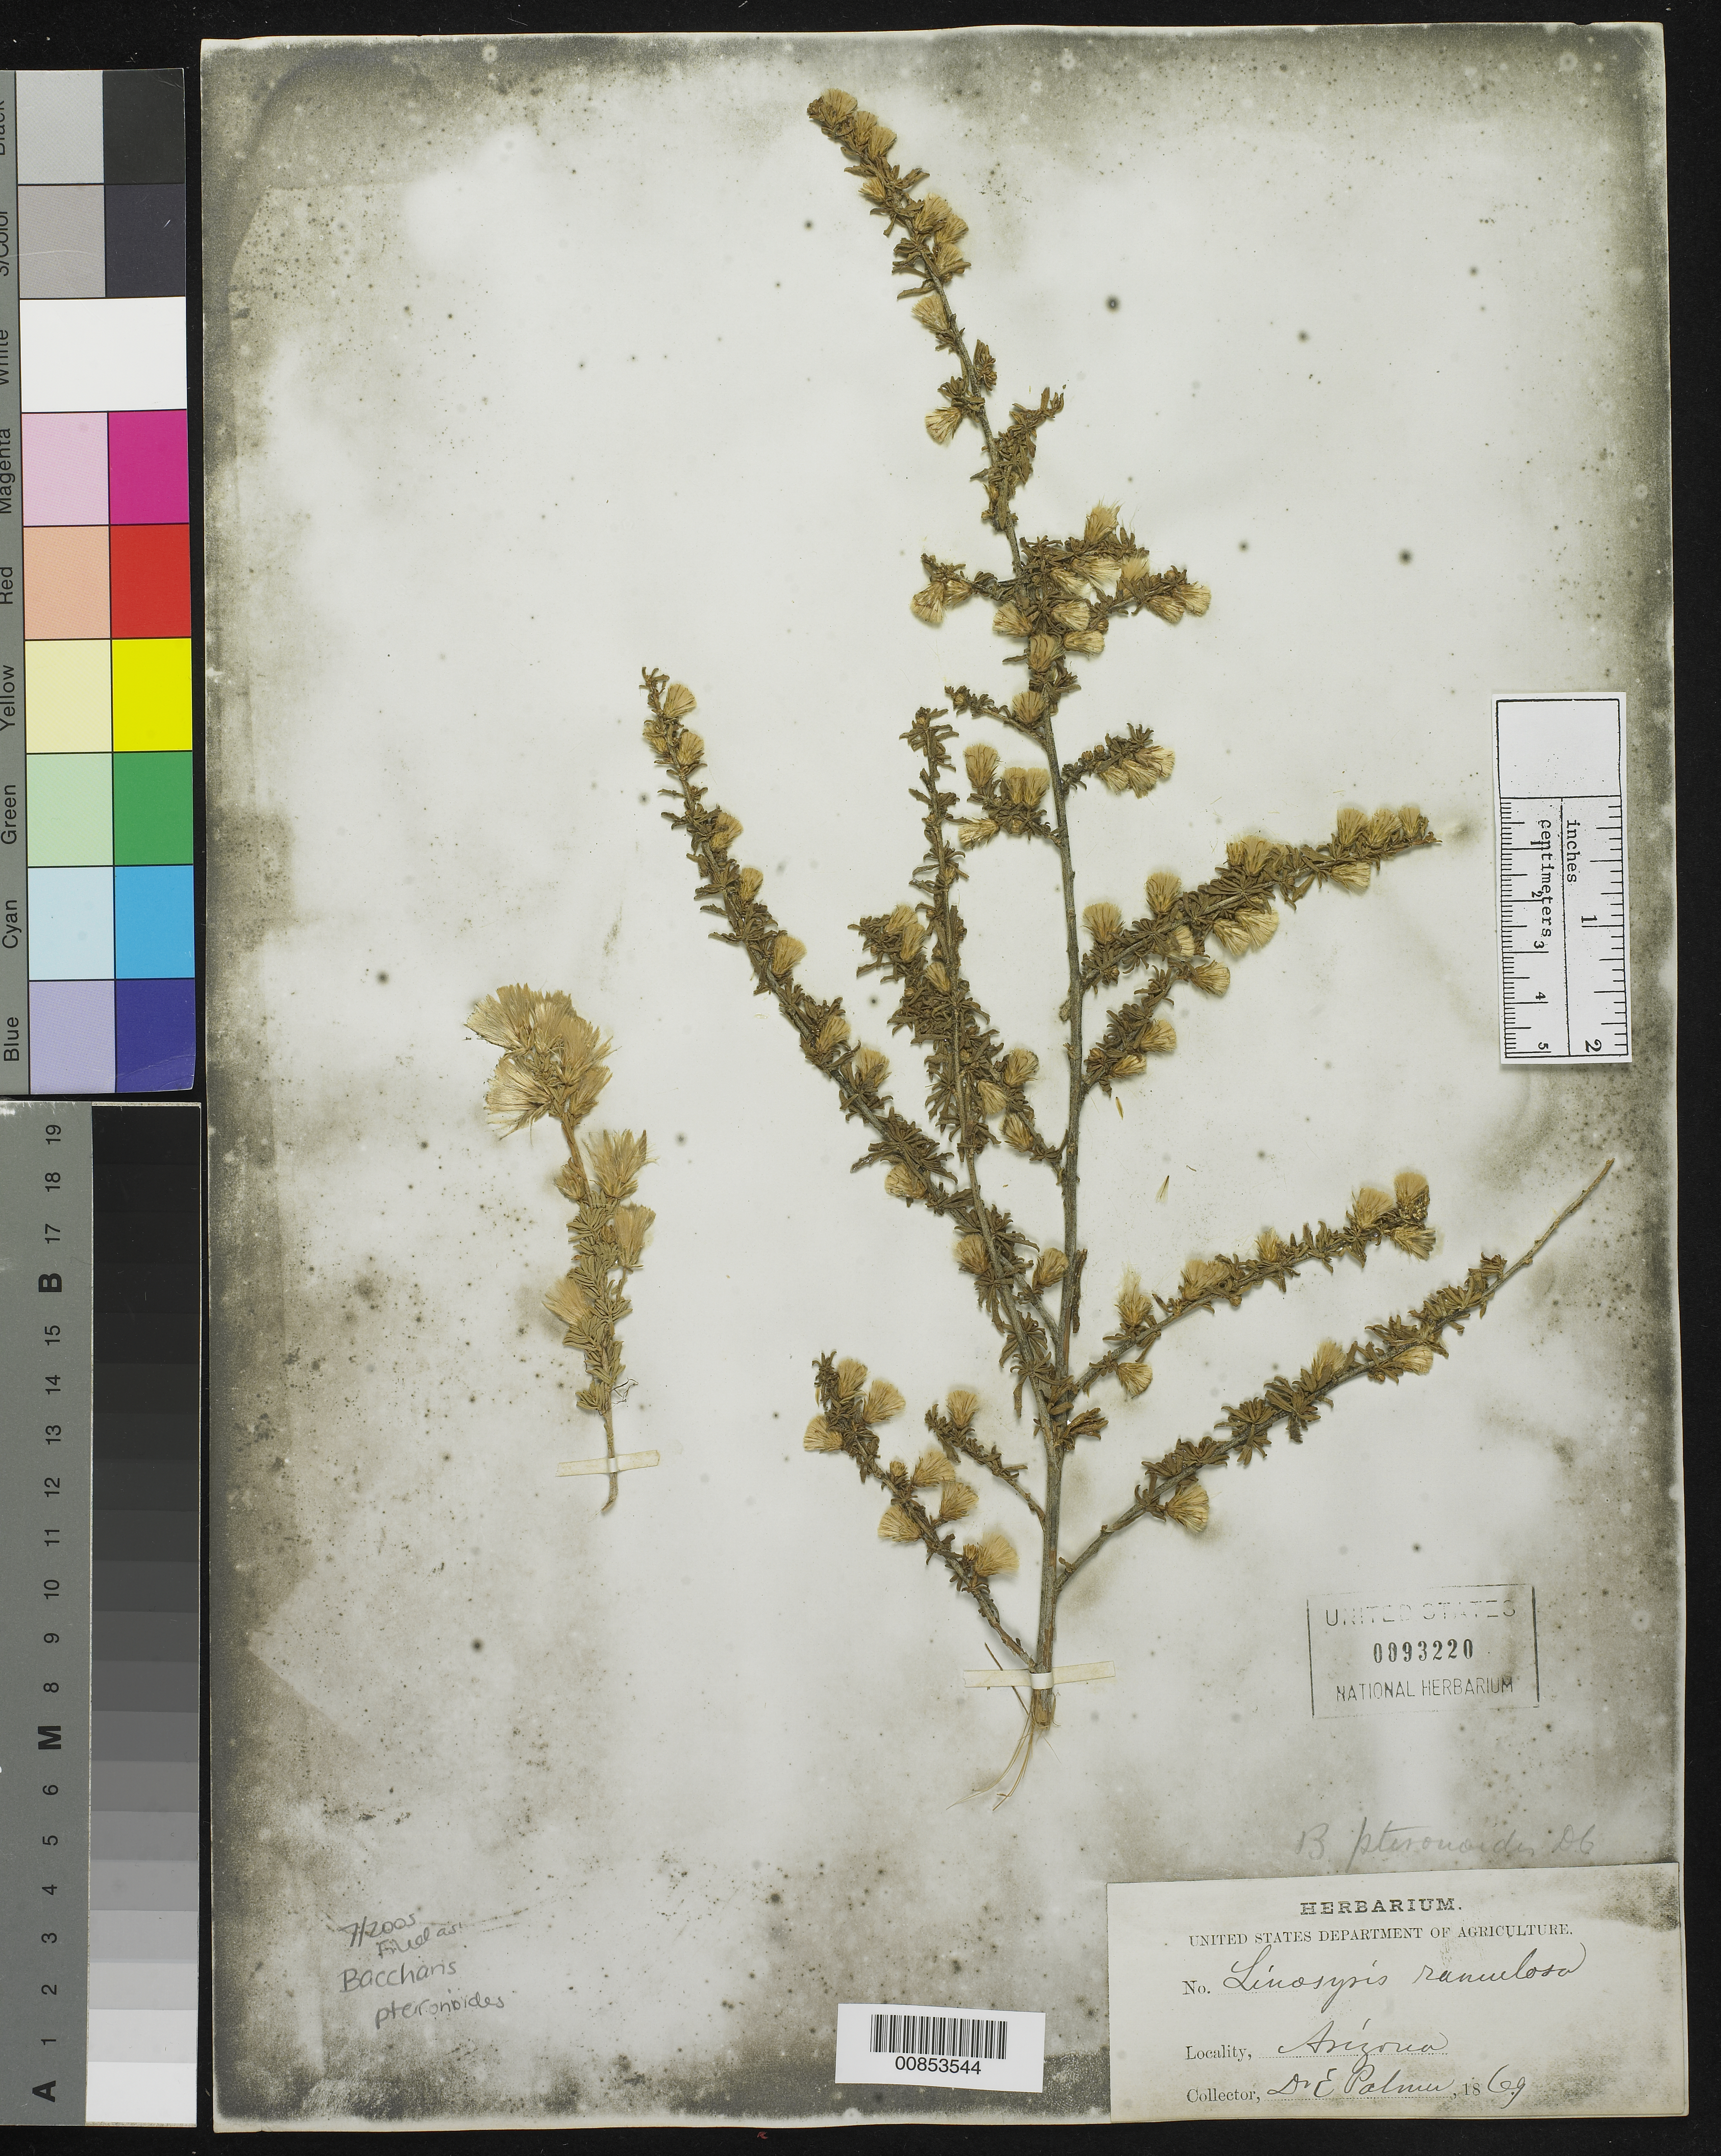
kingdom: Plantae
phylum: Tracheophyta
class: Magnoliopsida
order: Asterales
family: Asteraceae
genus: Baccharis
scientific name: Baccharis pteronioides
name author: DC.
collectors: E. Palmer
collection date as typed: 1869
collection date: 1869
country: United States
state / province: Arizona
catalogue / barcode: US 93220